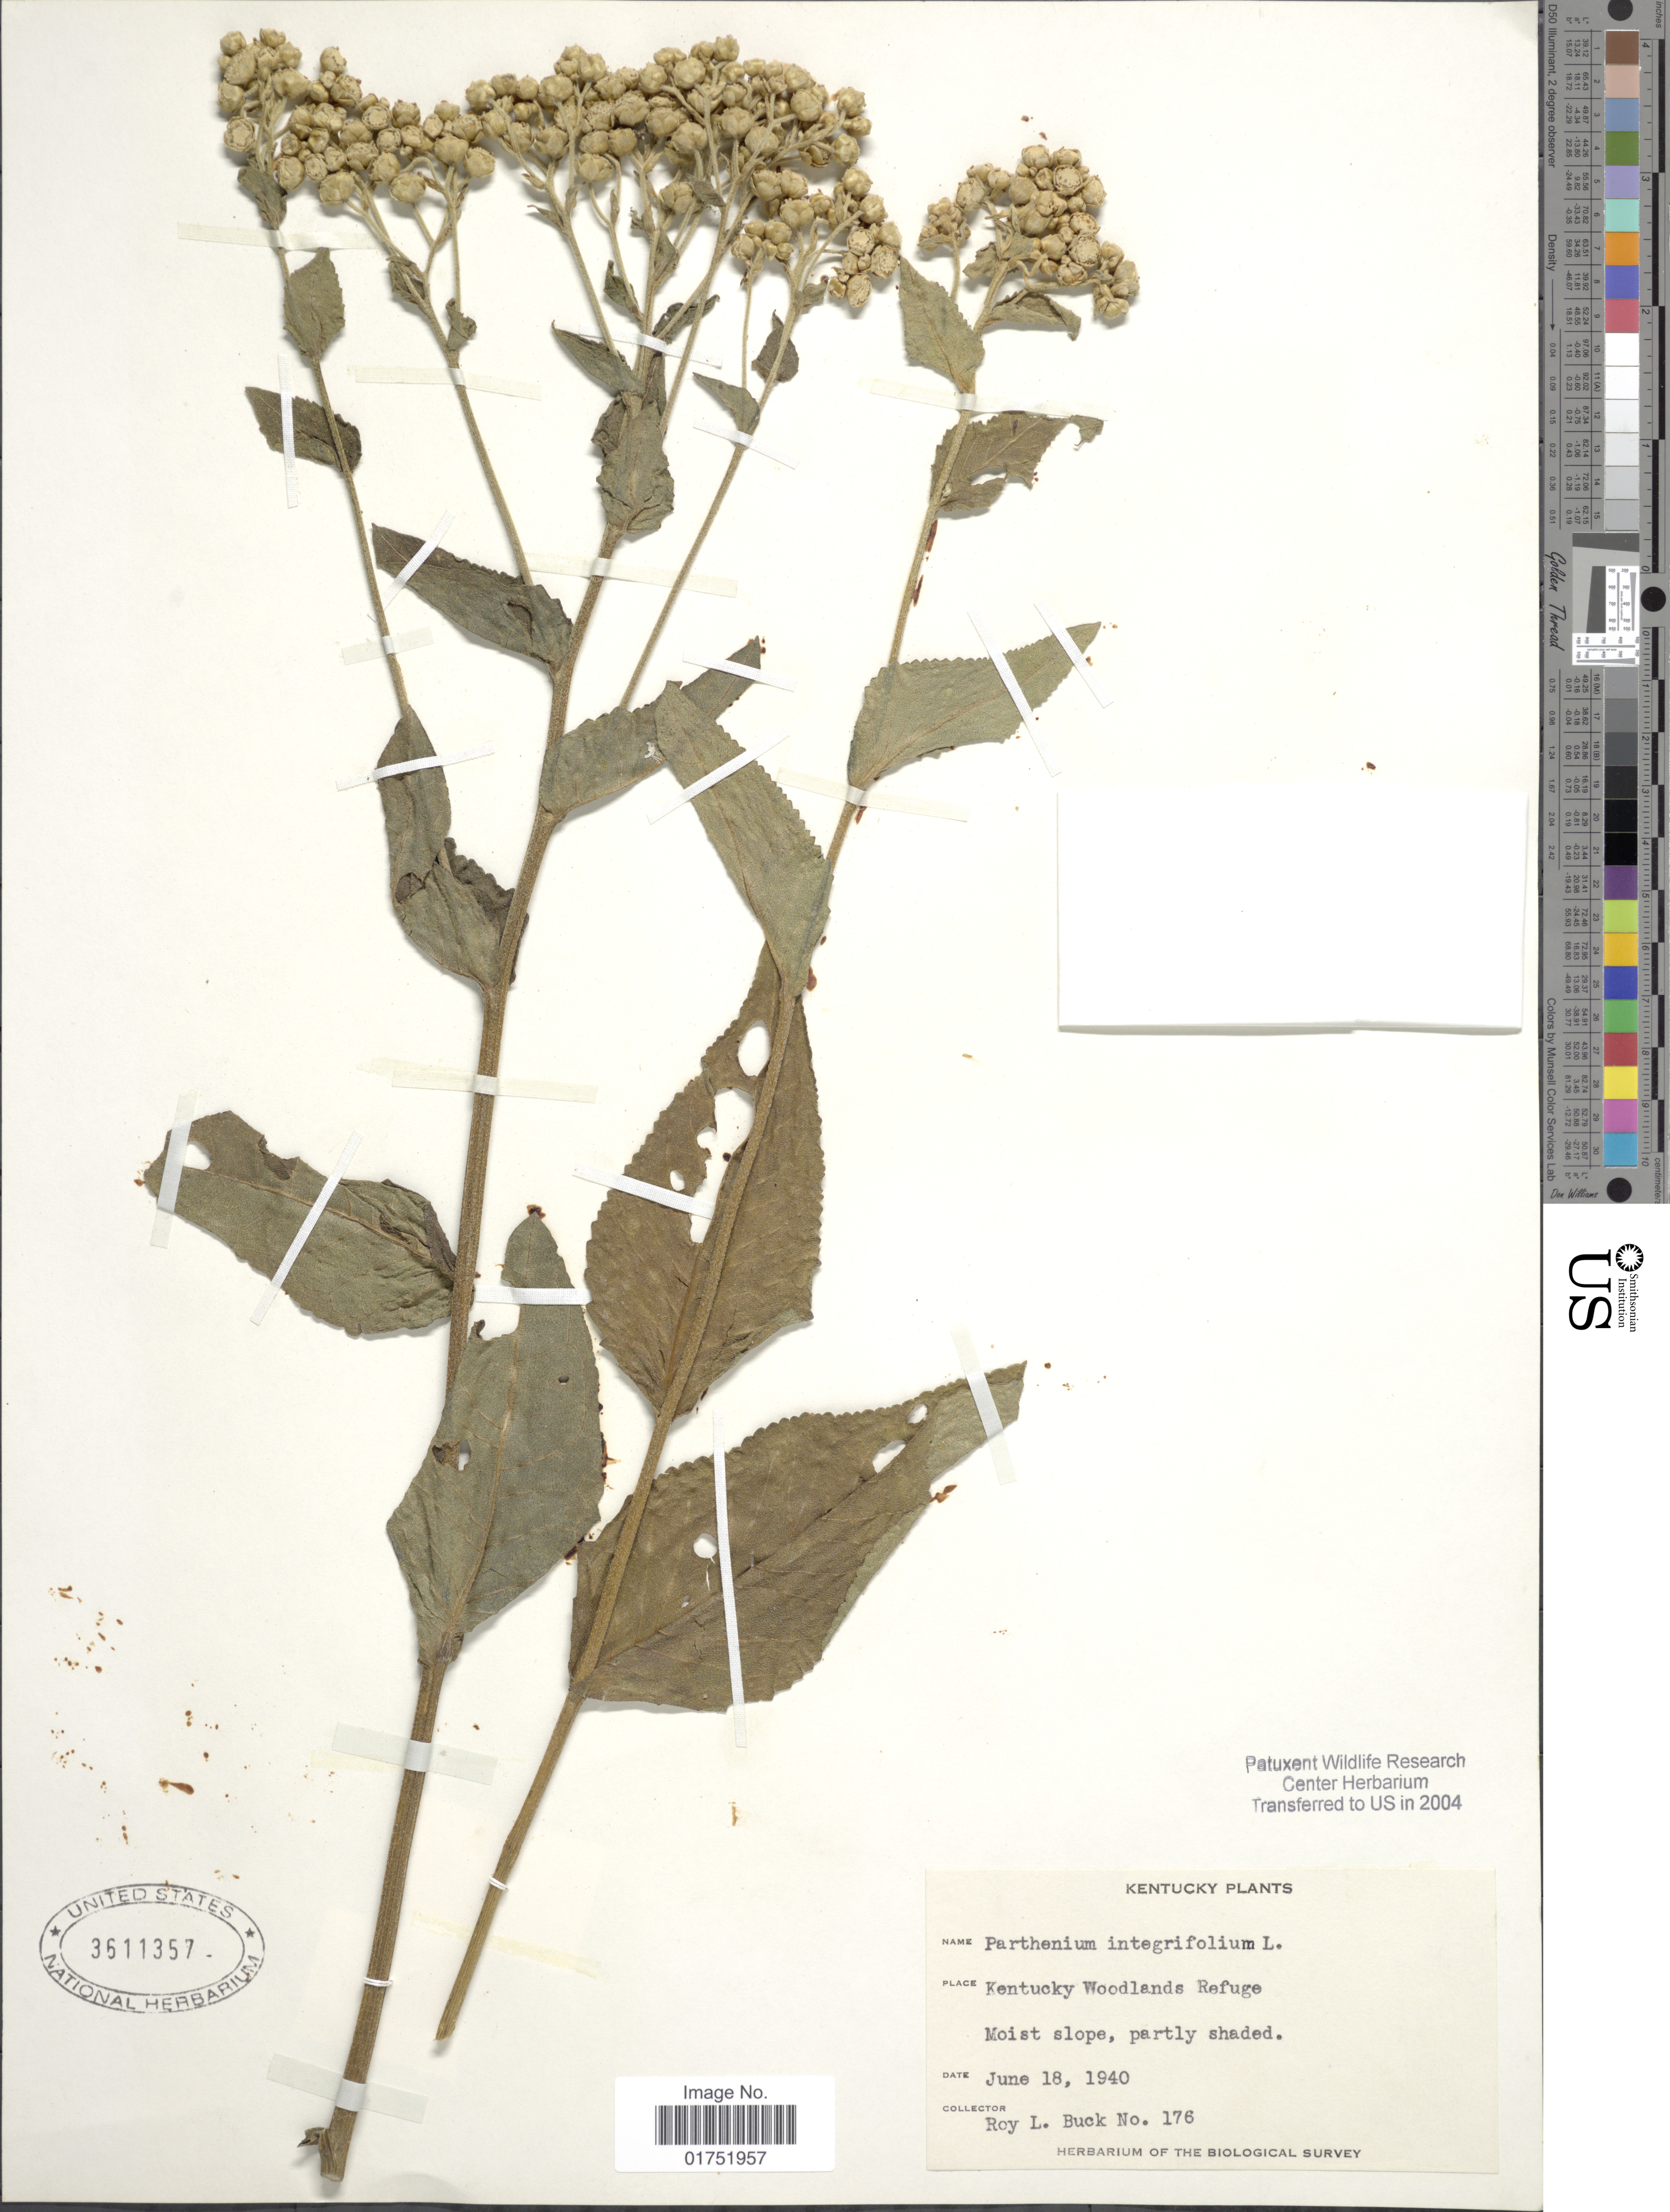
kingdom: Plantae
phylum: Tracheophyta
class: Magnoliopsida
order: Asterales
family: Asteraceae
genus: Parthenium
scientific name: Parthenium integrifolium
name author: L.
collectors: R. Buck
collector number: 176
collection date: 1940-06-18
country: United States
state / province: Kentucky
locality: Kentucky Woodlands Refuge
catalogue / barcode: US 3611357